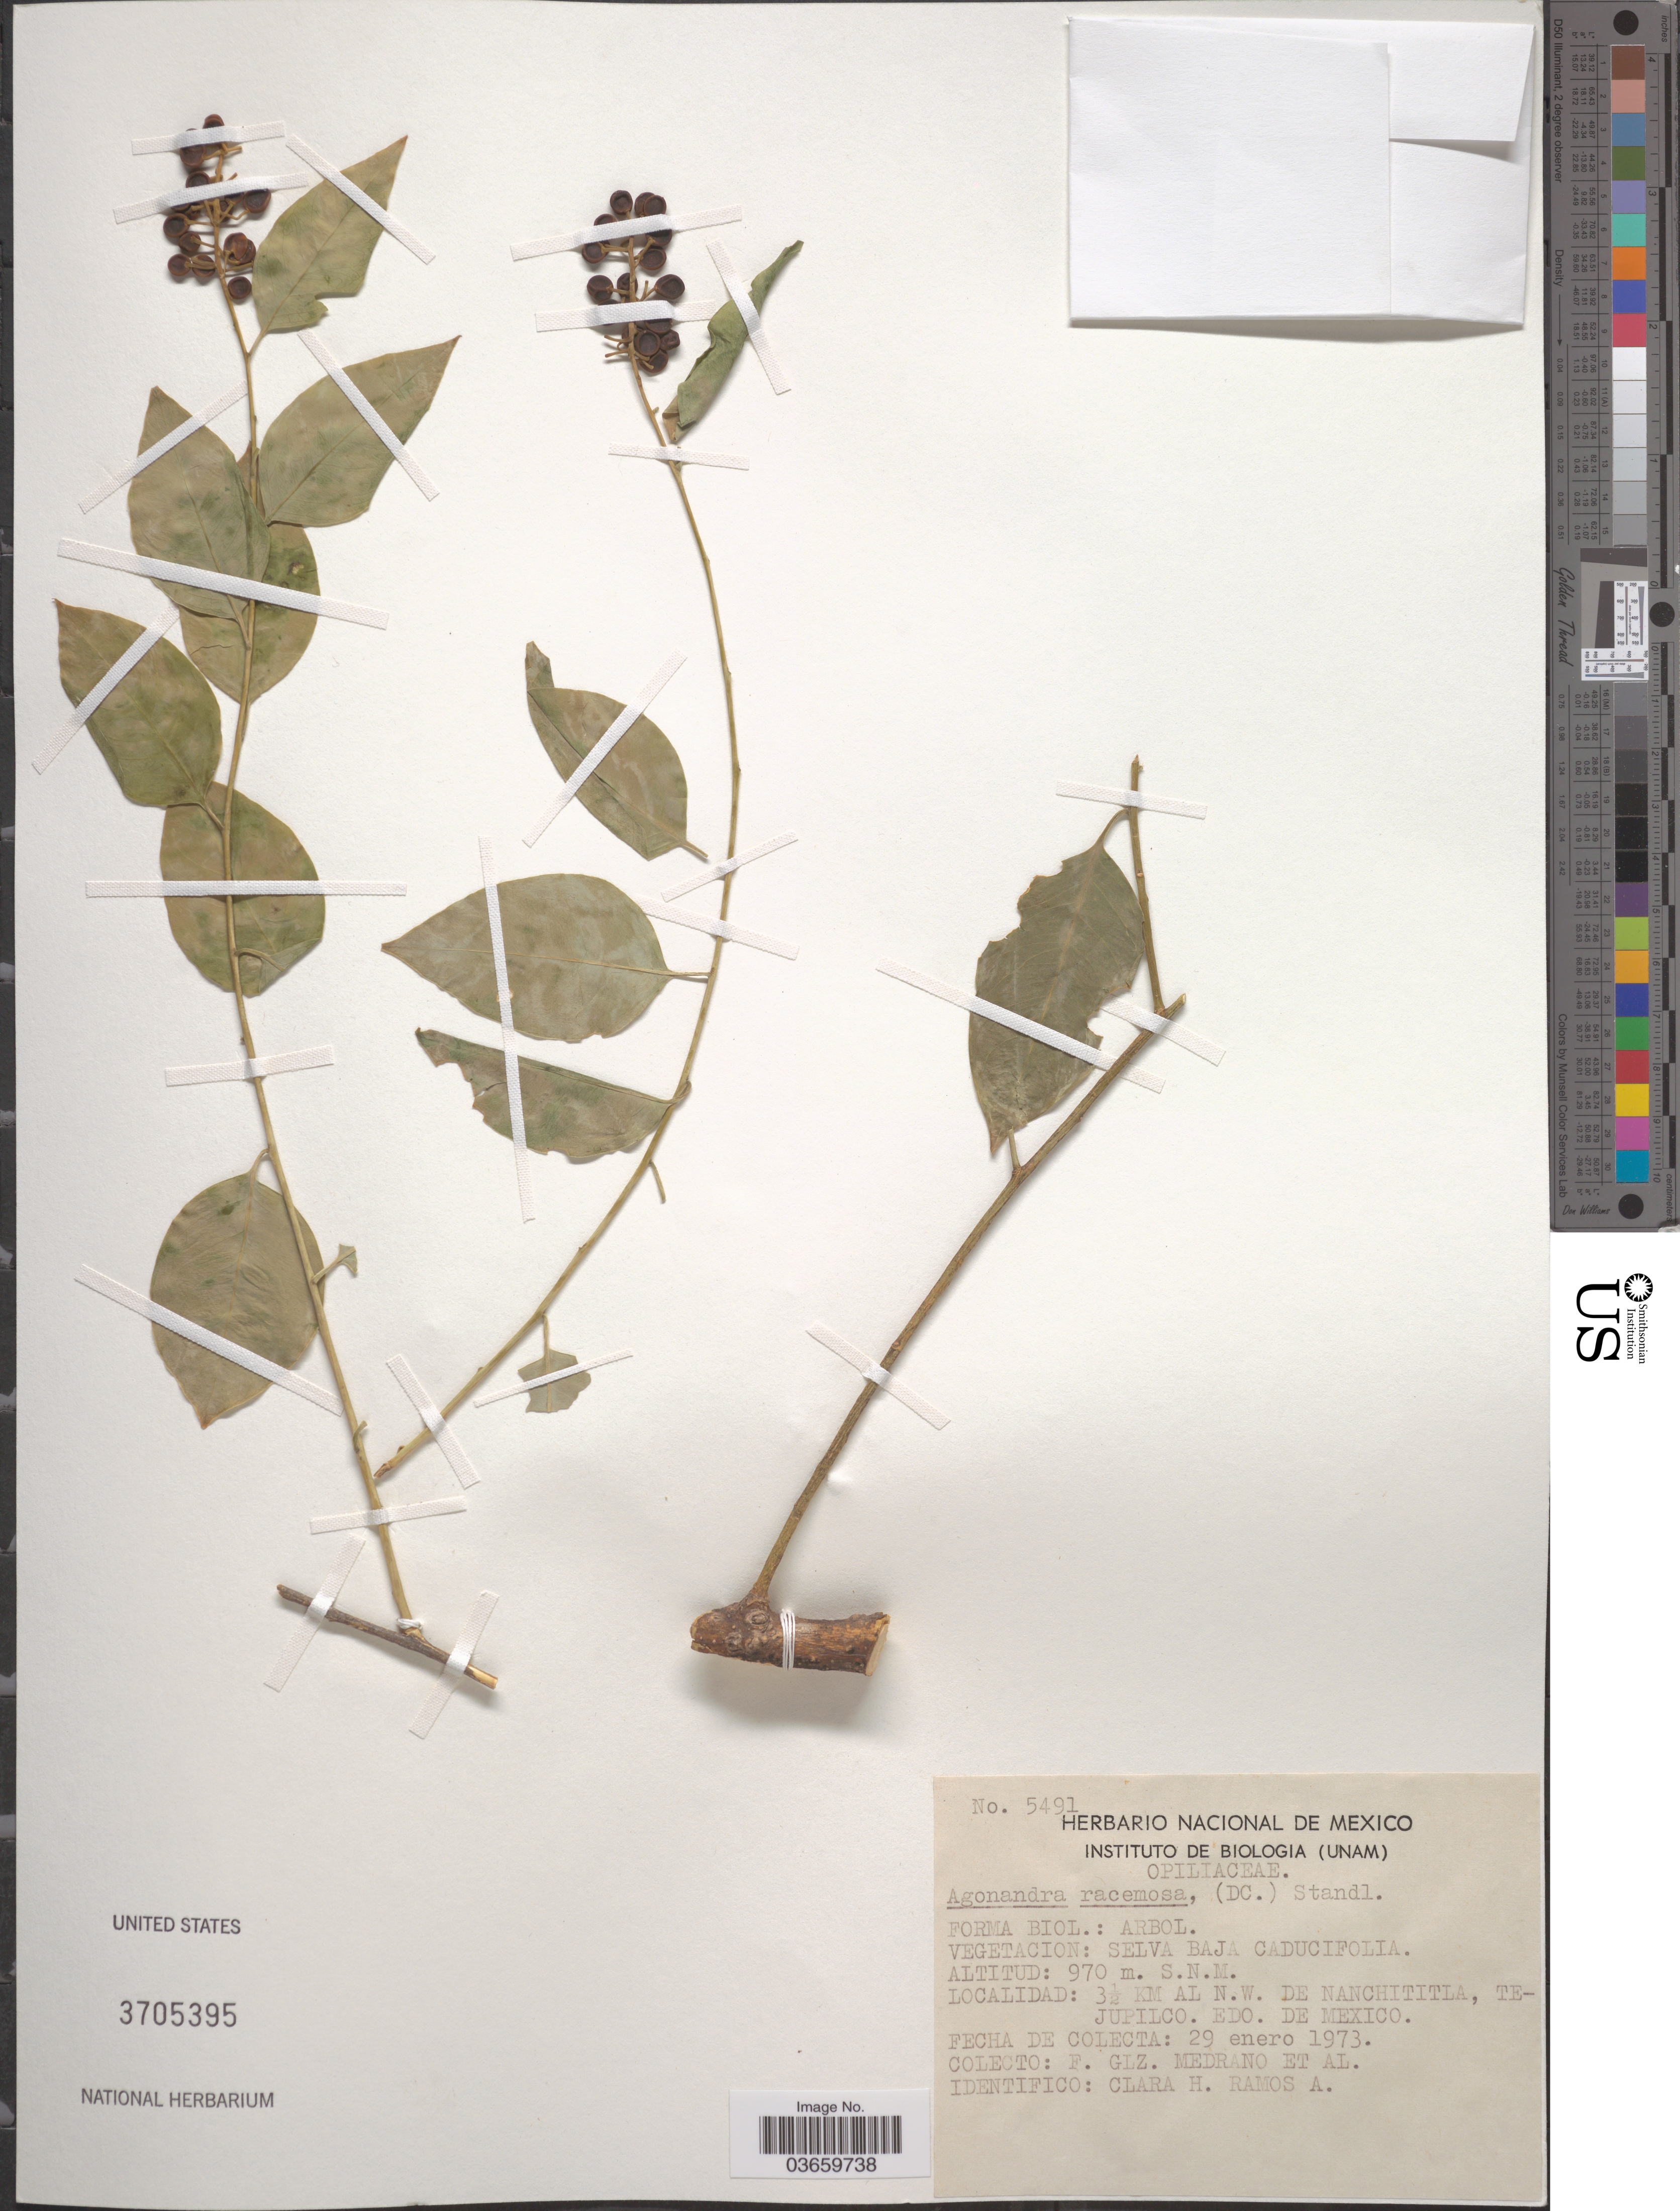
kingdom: Plantae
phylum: Tracheophyta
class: Magnoliopsida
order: Santalales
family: Opiliaceae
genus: Agonandra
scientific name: Agonandra racemosa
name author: (DC.) Standl.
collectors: F. Medrano & et al.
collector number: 5491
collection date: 1973-01-29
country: Mexico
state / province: México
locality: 3½ km al N.W. de Nanchititla, Tejupilco.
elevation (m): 970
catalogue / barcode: US 3705395